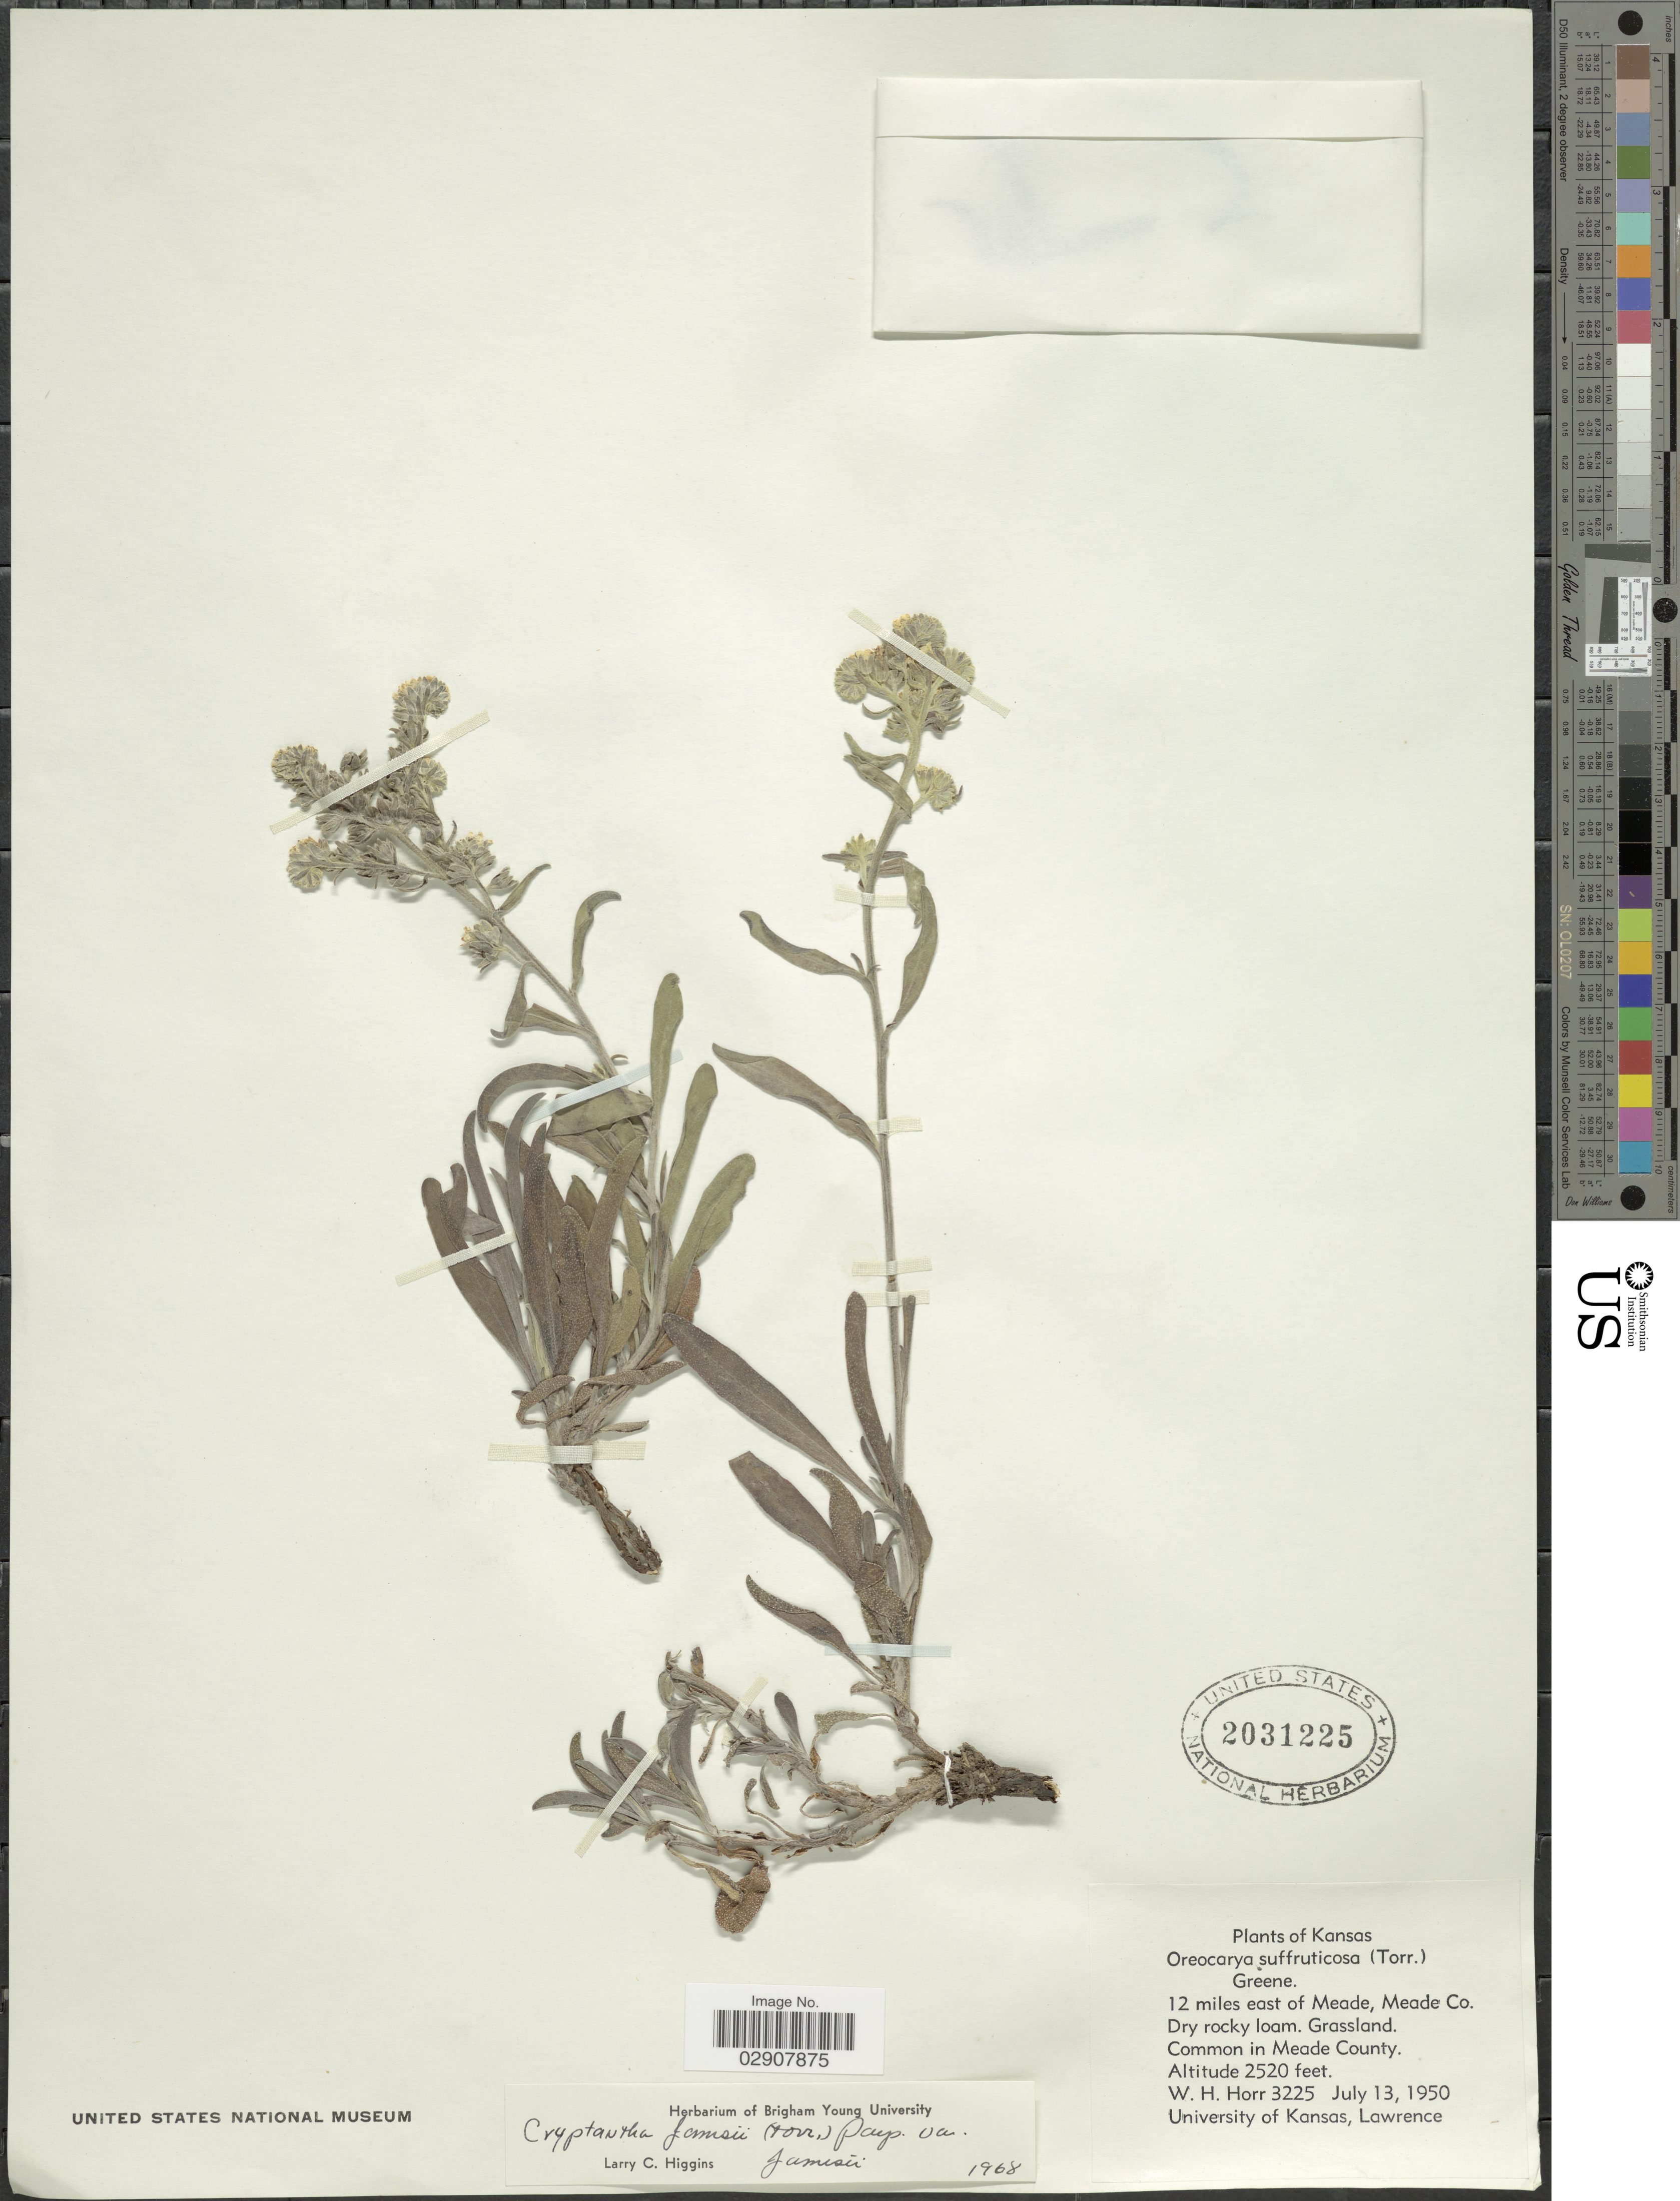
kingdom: Plantae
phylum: Tracheophyta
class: Magnoliopsida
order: Boraginales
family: Boraginaceae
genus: Cryptantha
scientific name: Cryptantha jamesii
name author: (Torr.) Payson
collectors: W. H. Horr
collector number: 3225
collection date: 1950-07-13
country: United States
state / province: Kansas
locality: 12 miles east of Meade, Meade Co. Dry rocky loam. Grassland. Common in Meade County. Kansas.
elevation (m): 768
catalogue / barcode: US 2031225